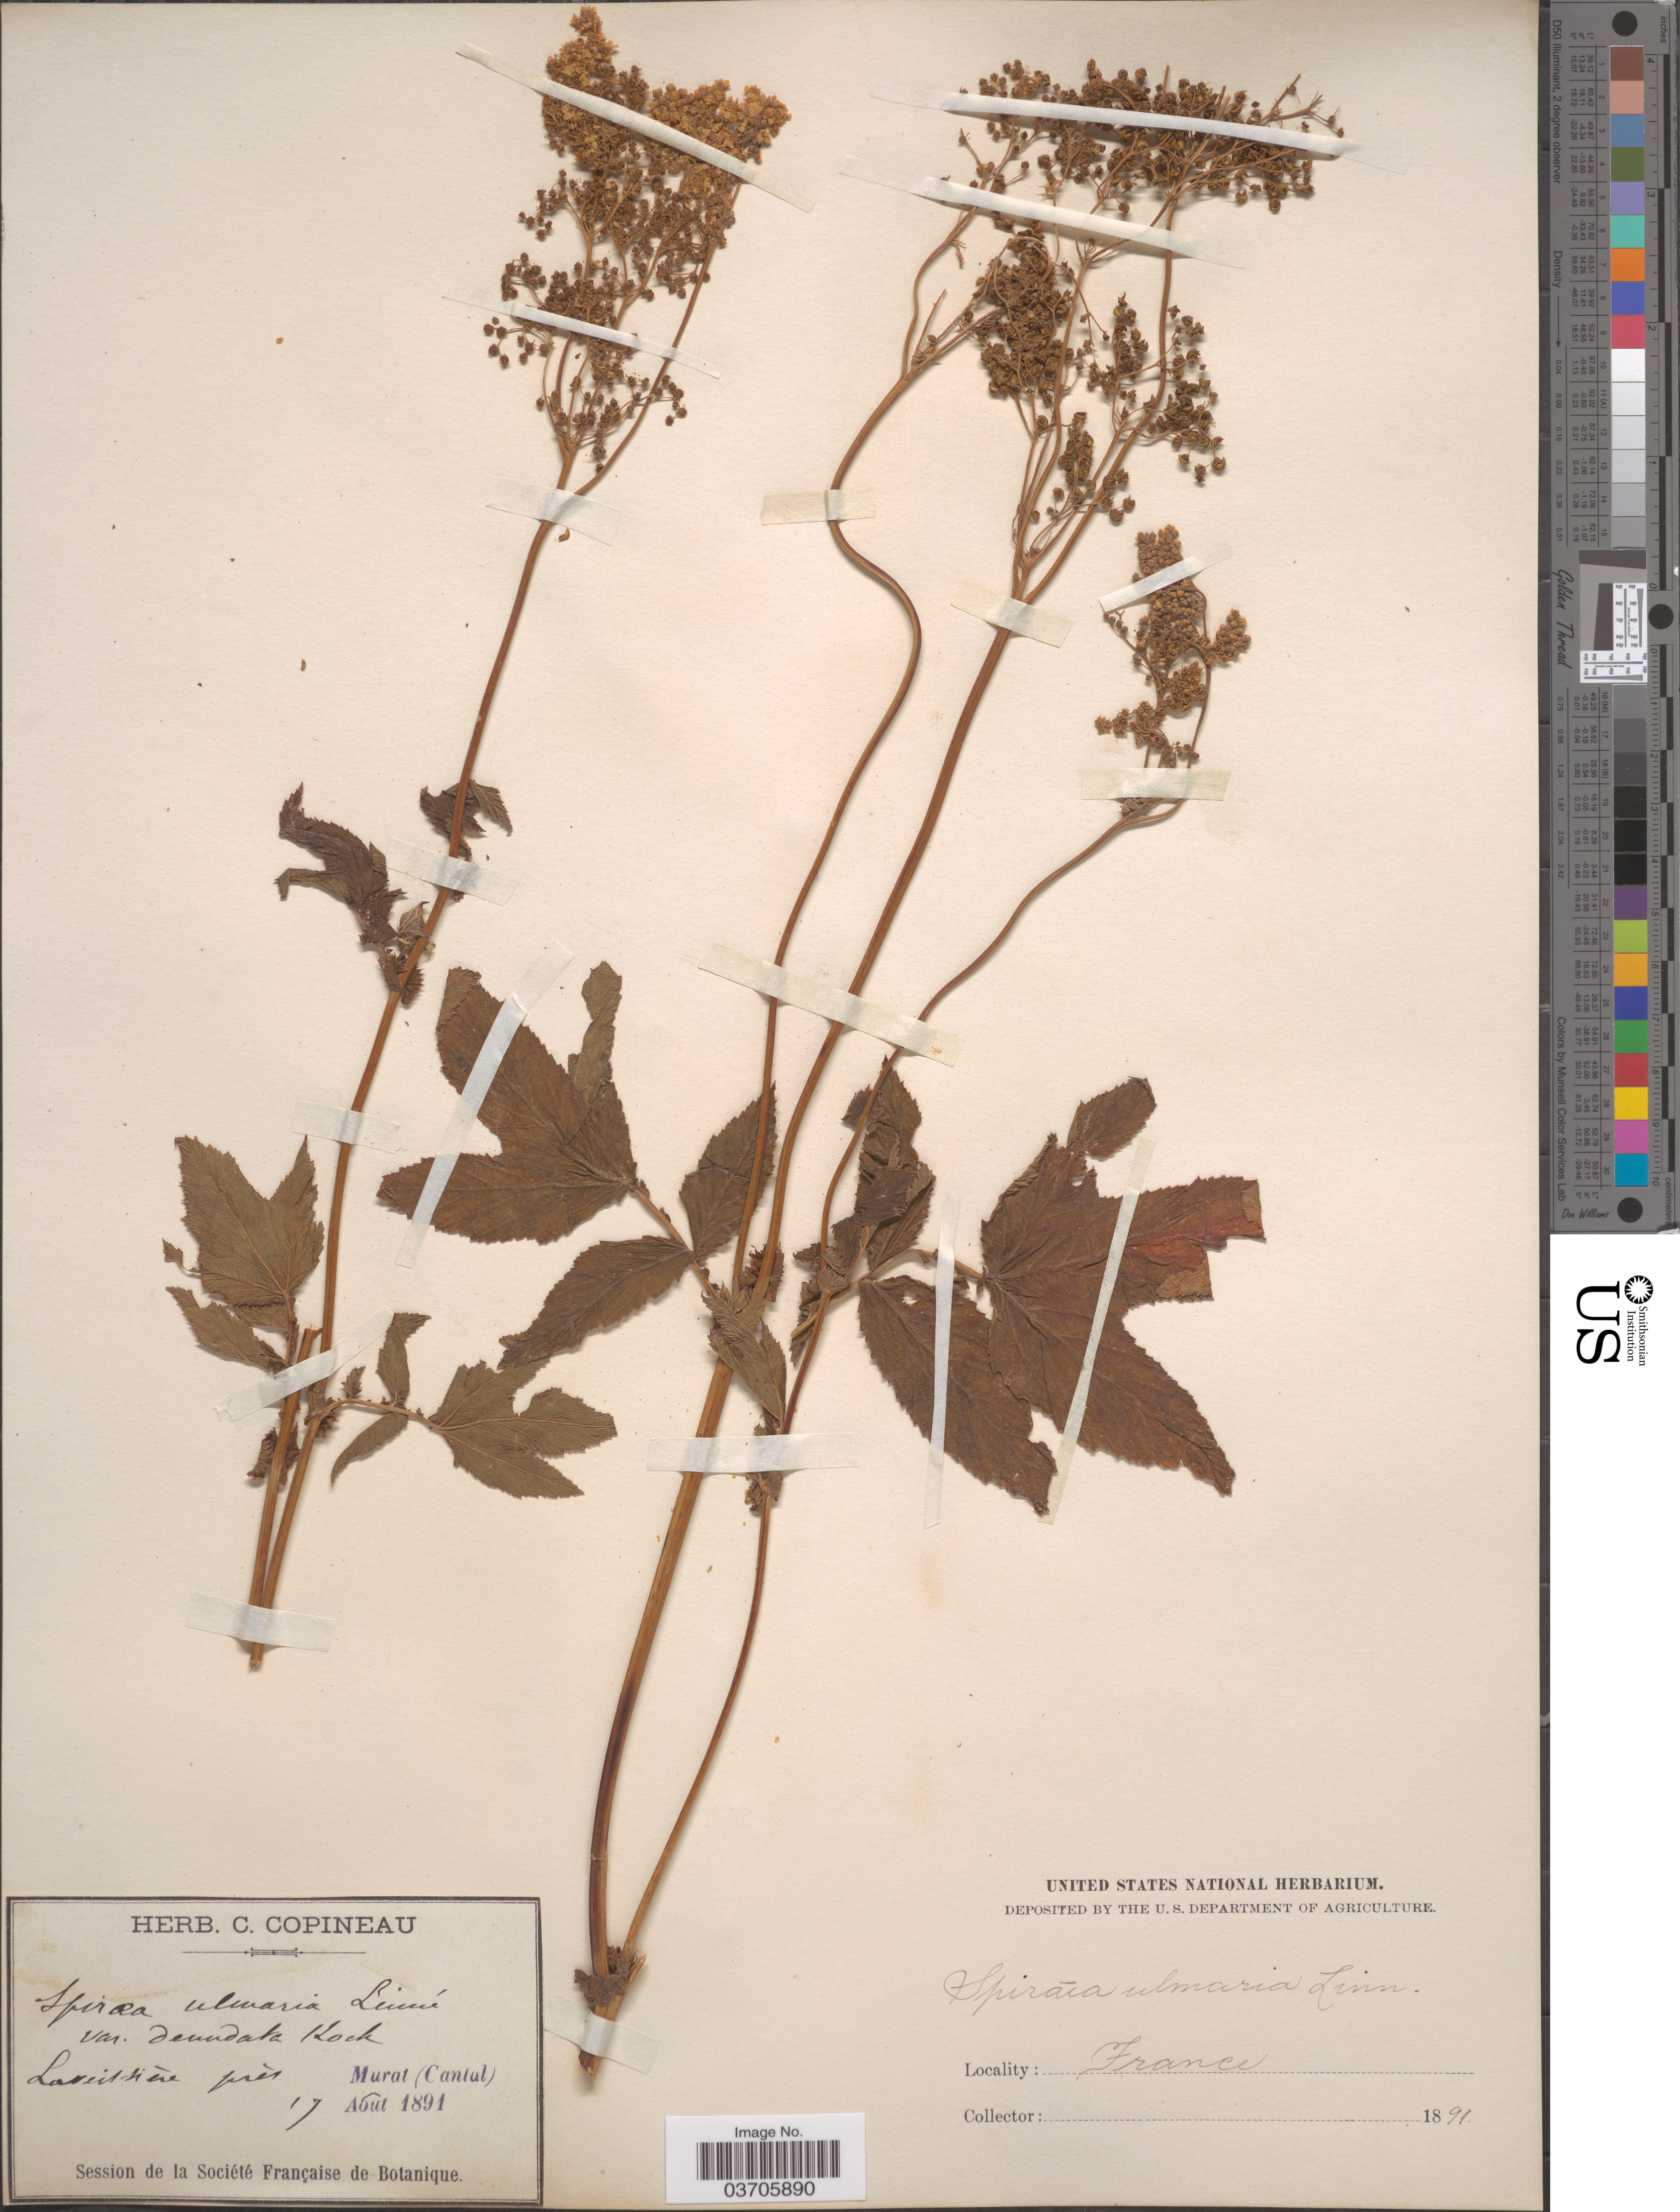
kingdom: Plantae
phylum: Tracheophyta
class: Magnoliopsida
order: Rosales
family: Rosaceae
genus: Filipendula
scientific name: Filipendula ulmaria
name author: (L.) Maxim.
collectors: ex herb. C. Copineau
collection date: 1891-08-17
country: France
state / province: Auvergne-Rhône-Alpes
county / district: Cantal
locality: Laristiere prés. Murat (Cantal).